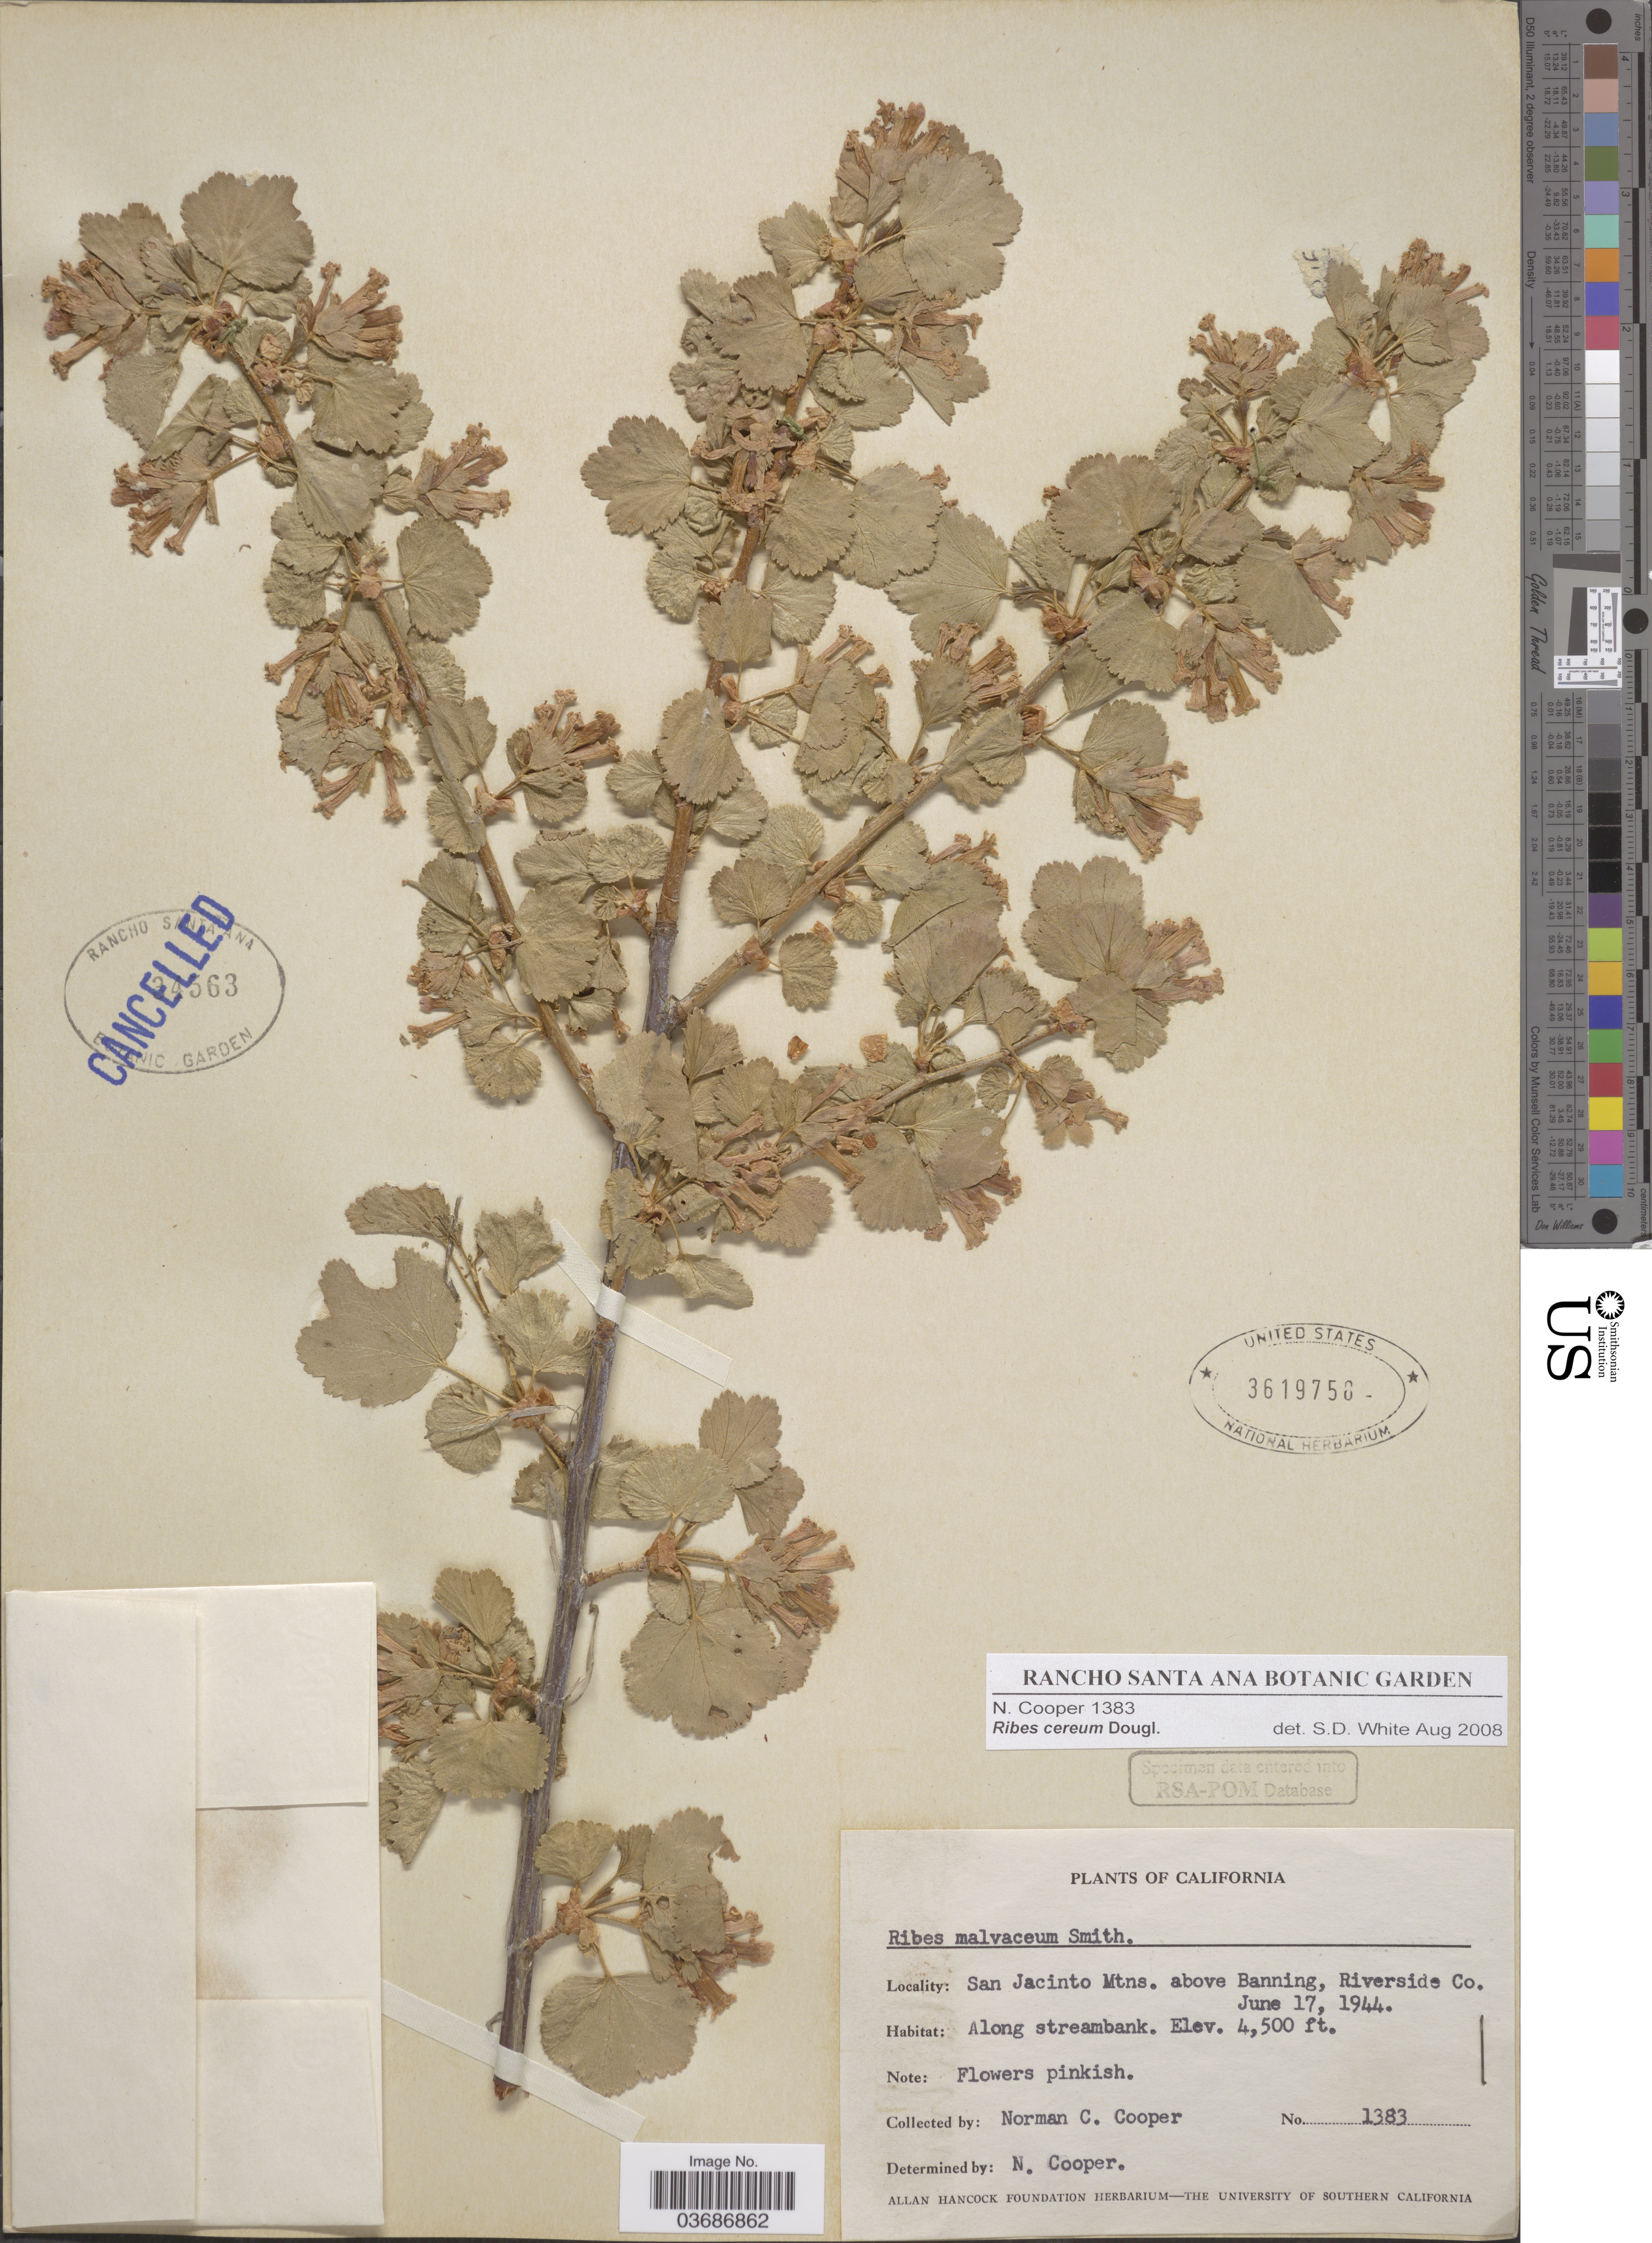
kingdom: Plantae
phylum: Tracheophyta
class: Magnoliopsida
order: Saxifragales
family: Grossulariaceae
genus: Ribes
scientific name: Ribes cereum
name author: Douglas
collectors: N. Cooper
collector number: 1383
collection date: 1944-06-17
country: United States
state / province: California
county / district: Riverside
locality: San Jacinto Mtns. above Banning, Riverside Co. Along streambank.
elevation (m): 1372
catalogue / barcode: US 3619750